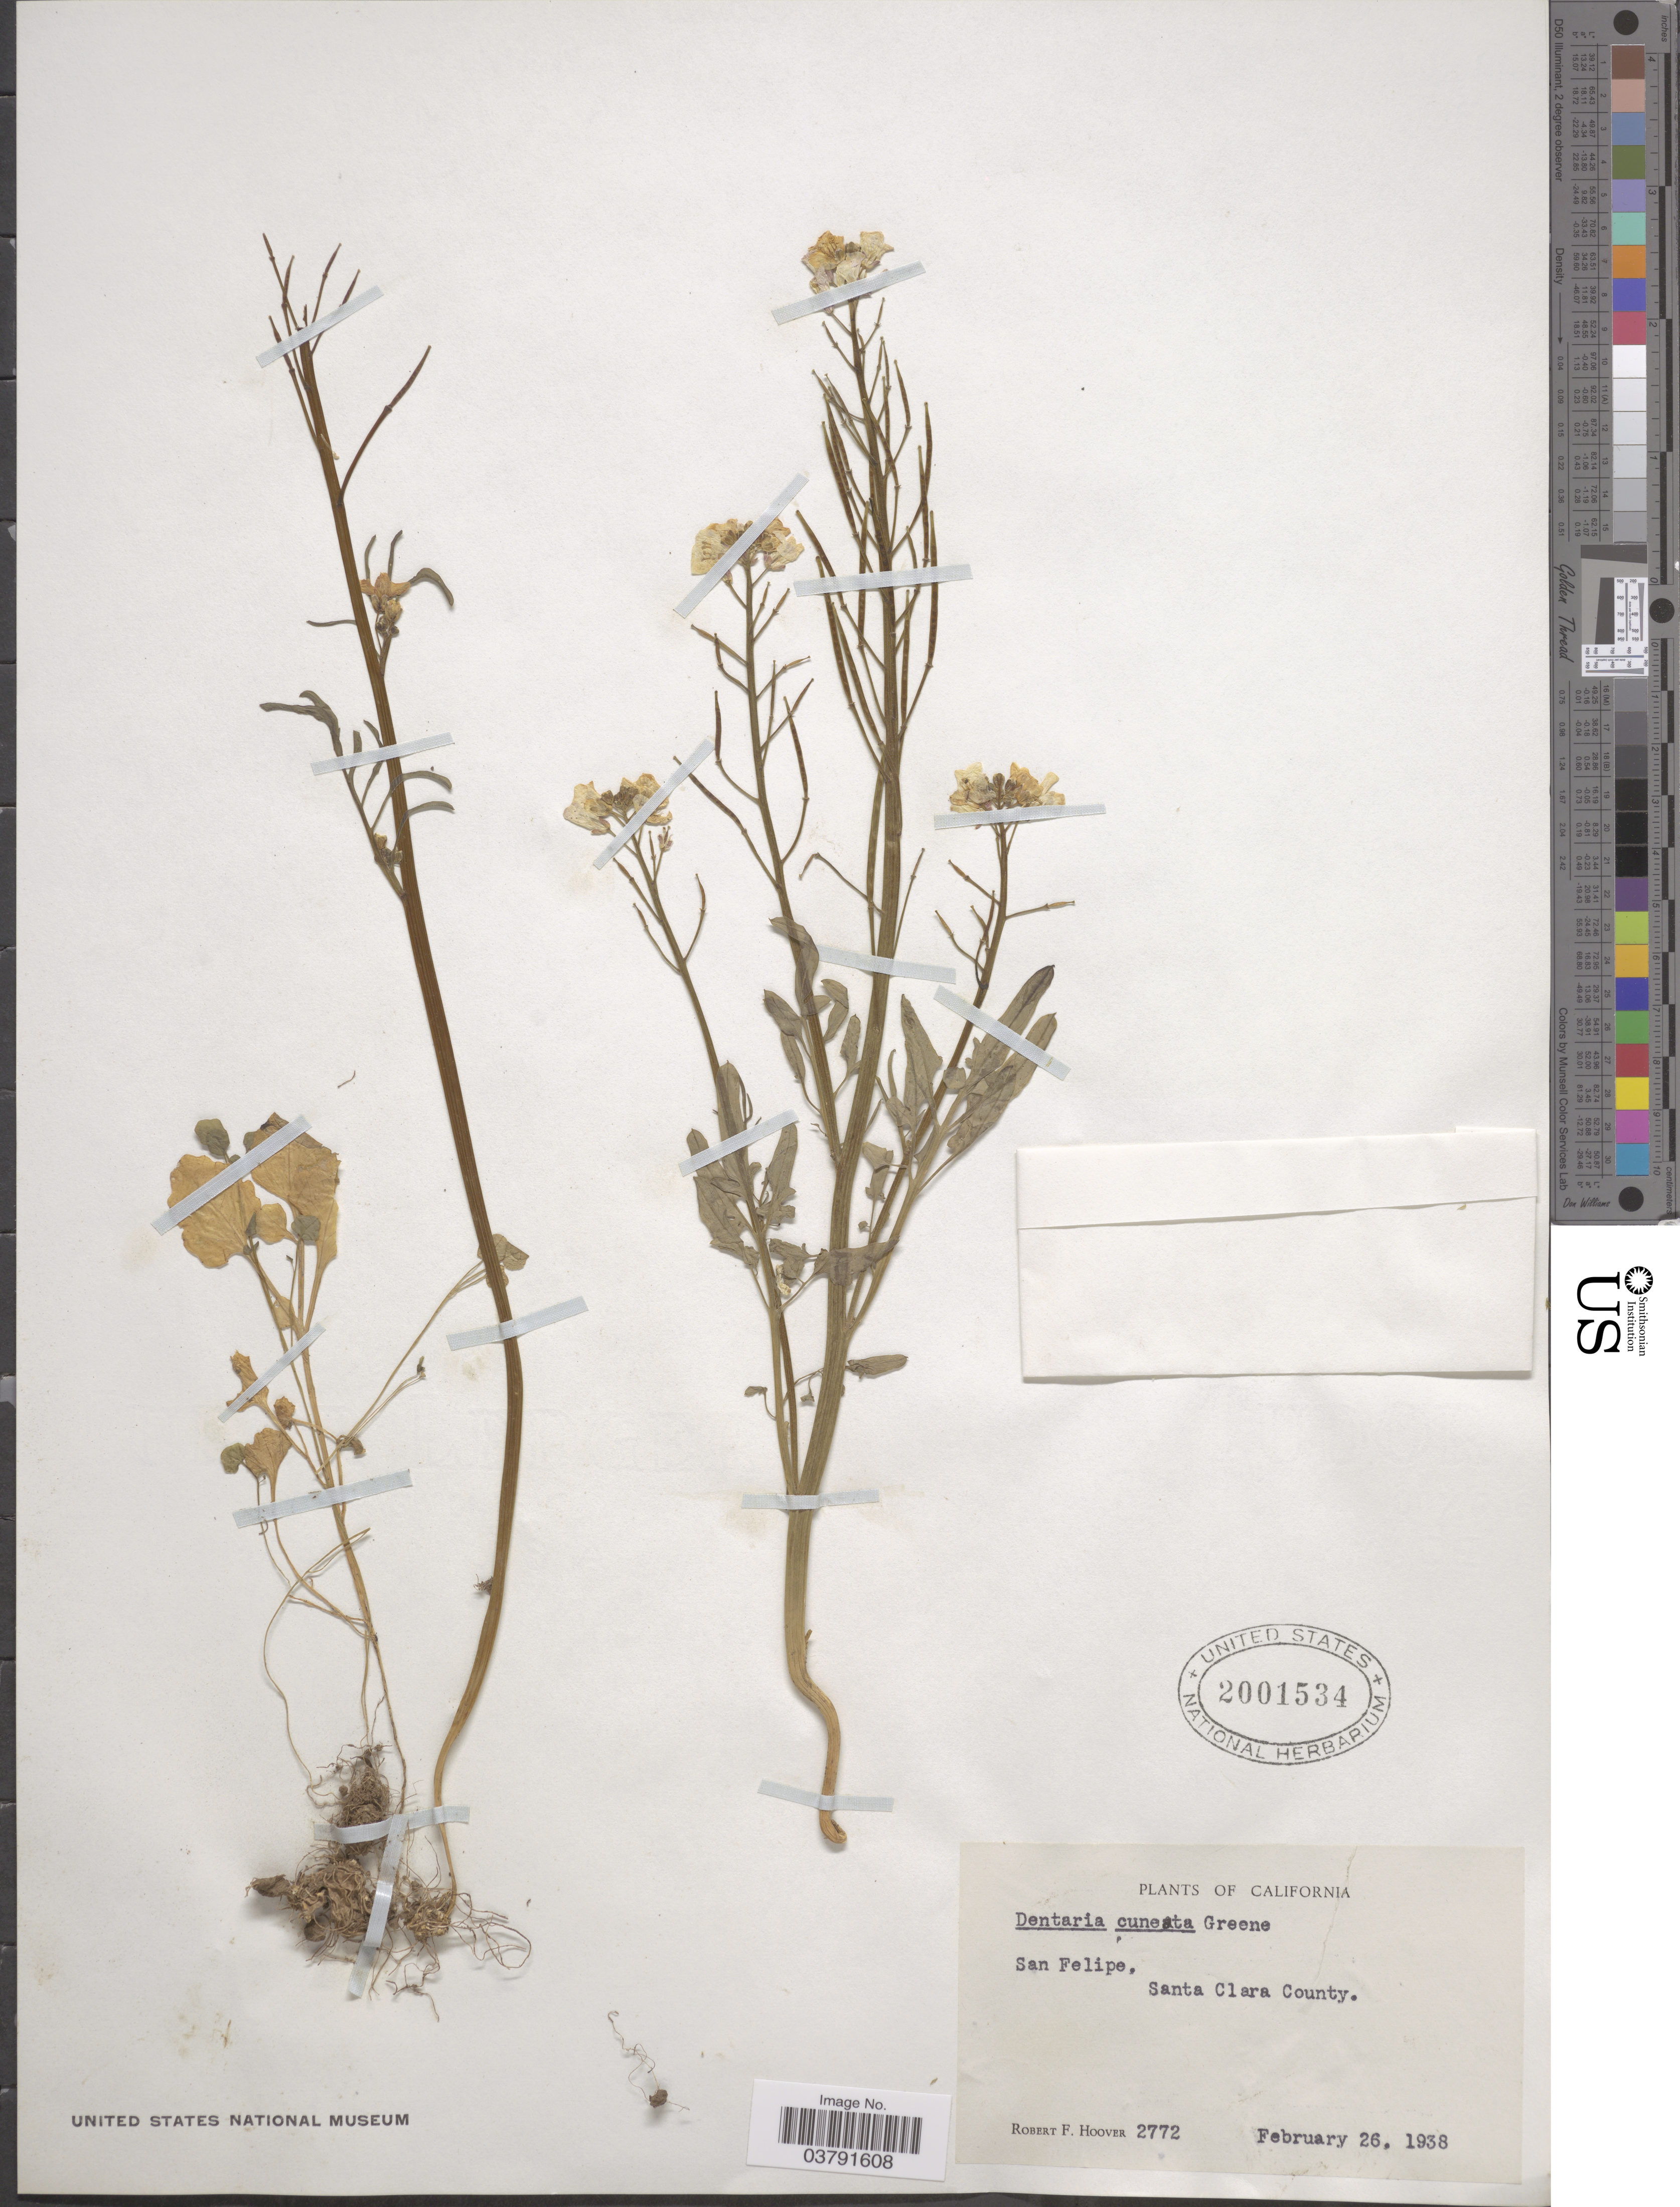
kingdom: Plantae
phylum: Tracheophyta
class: Magnoliopsida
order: Brassicales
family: Brassicaceae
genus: Dentaria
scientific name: Dentaria californica var. cuneata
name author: (Greene) Detling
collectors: R. F. Hoover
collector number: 2772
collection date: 1938-02-26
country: United States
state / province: California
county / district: Santa Clara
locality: San Felipe, Santa Clara County.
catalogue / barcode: US 2001534